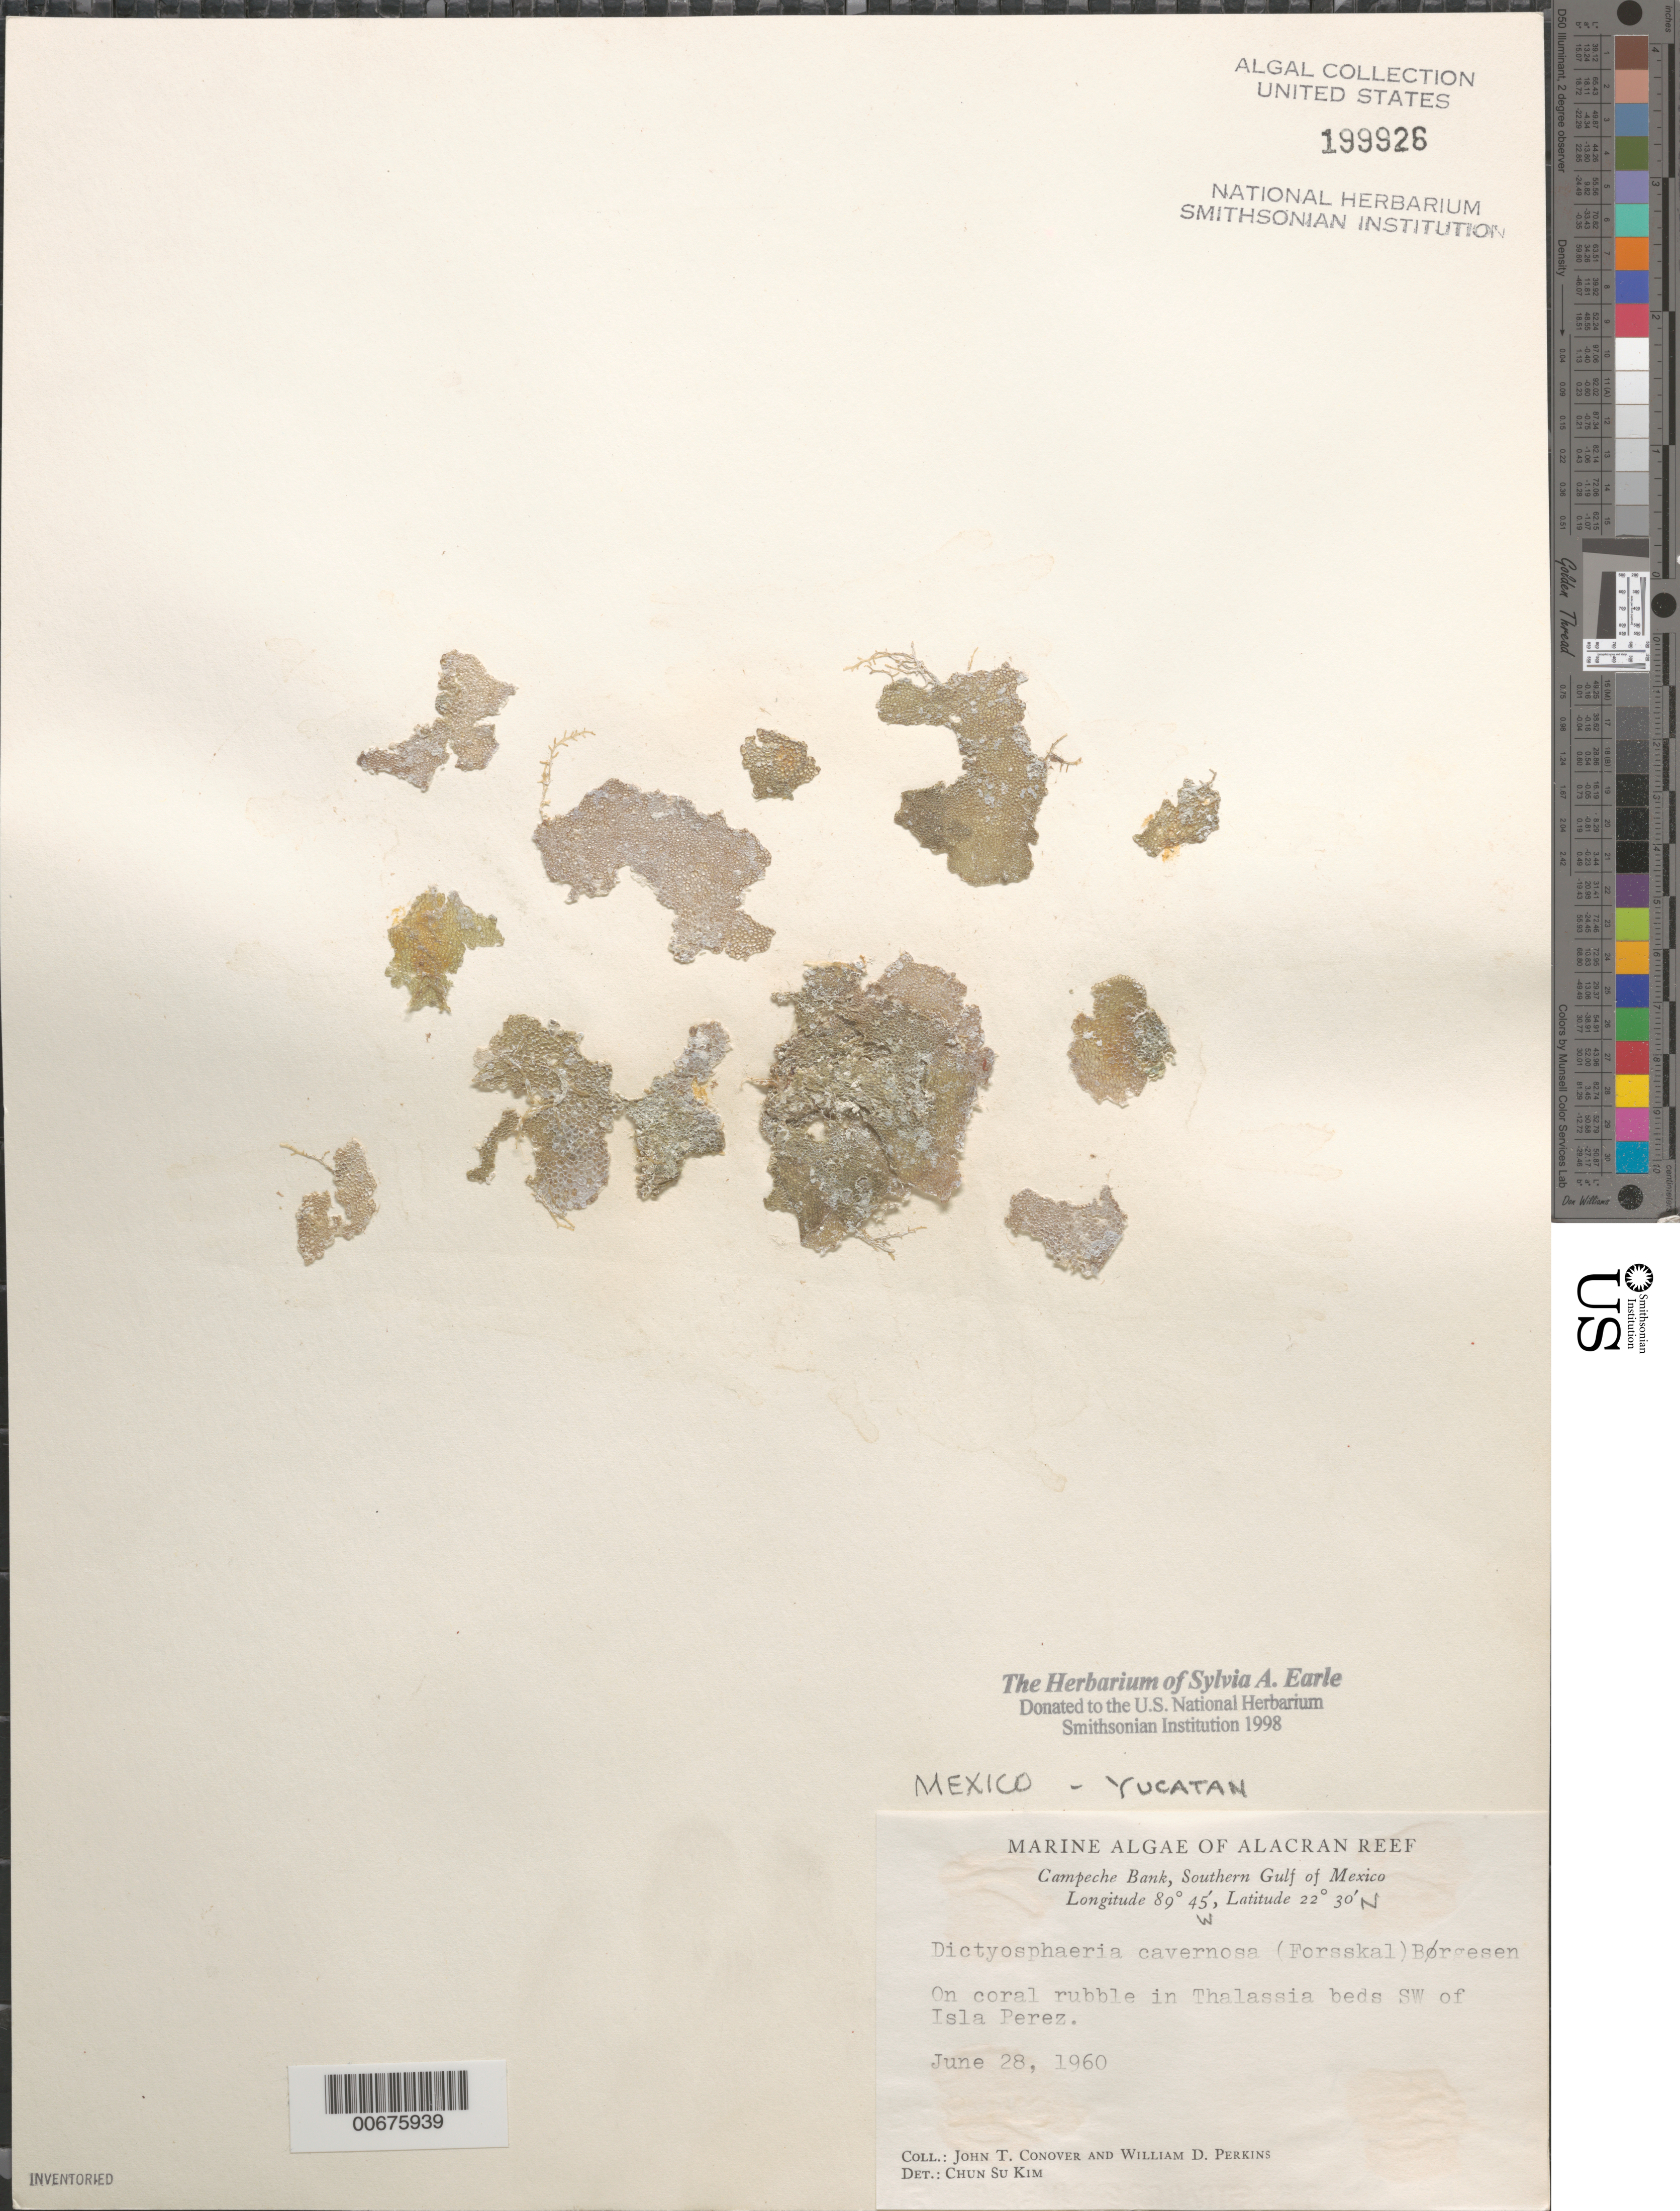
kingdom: Plantae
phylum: Chlorophyta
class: Ulvophyceae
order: Siphonocladales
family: Siphonocladaceae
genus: Dictyosphaeria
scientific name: Dictyosphaeria cavernosa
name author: (Forssk.) Børgesen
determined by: Kim, Chun Su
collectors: J. T. Conover & W. D. Perkins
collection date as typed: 28 Jun 1960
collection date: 1960-06-28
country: Mexico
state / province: Yucatan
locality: Alacran Reef, southwest of Isla Perez, Campeche Bank, southern Gulf of Mexico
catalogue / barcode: US 199926